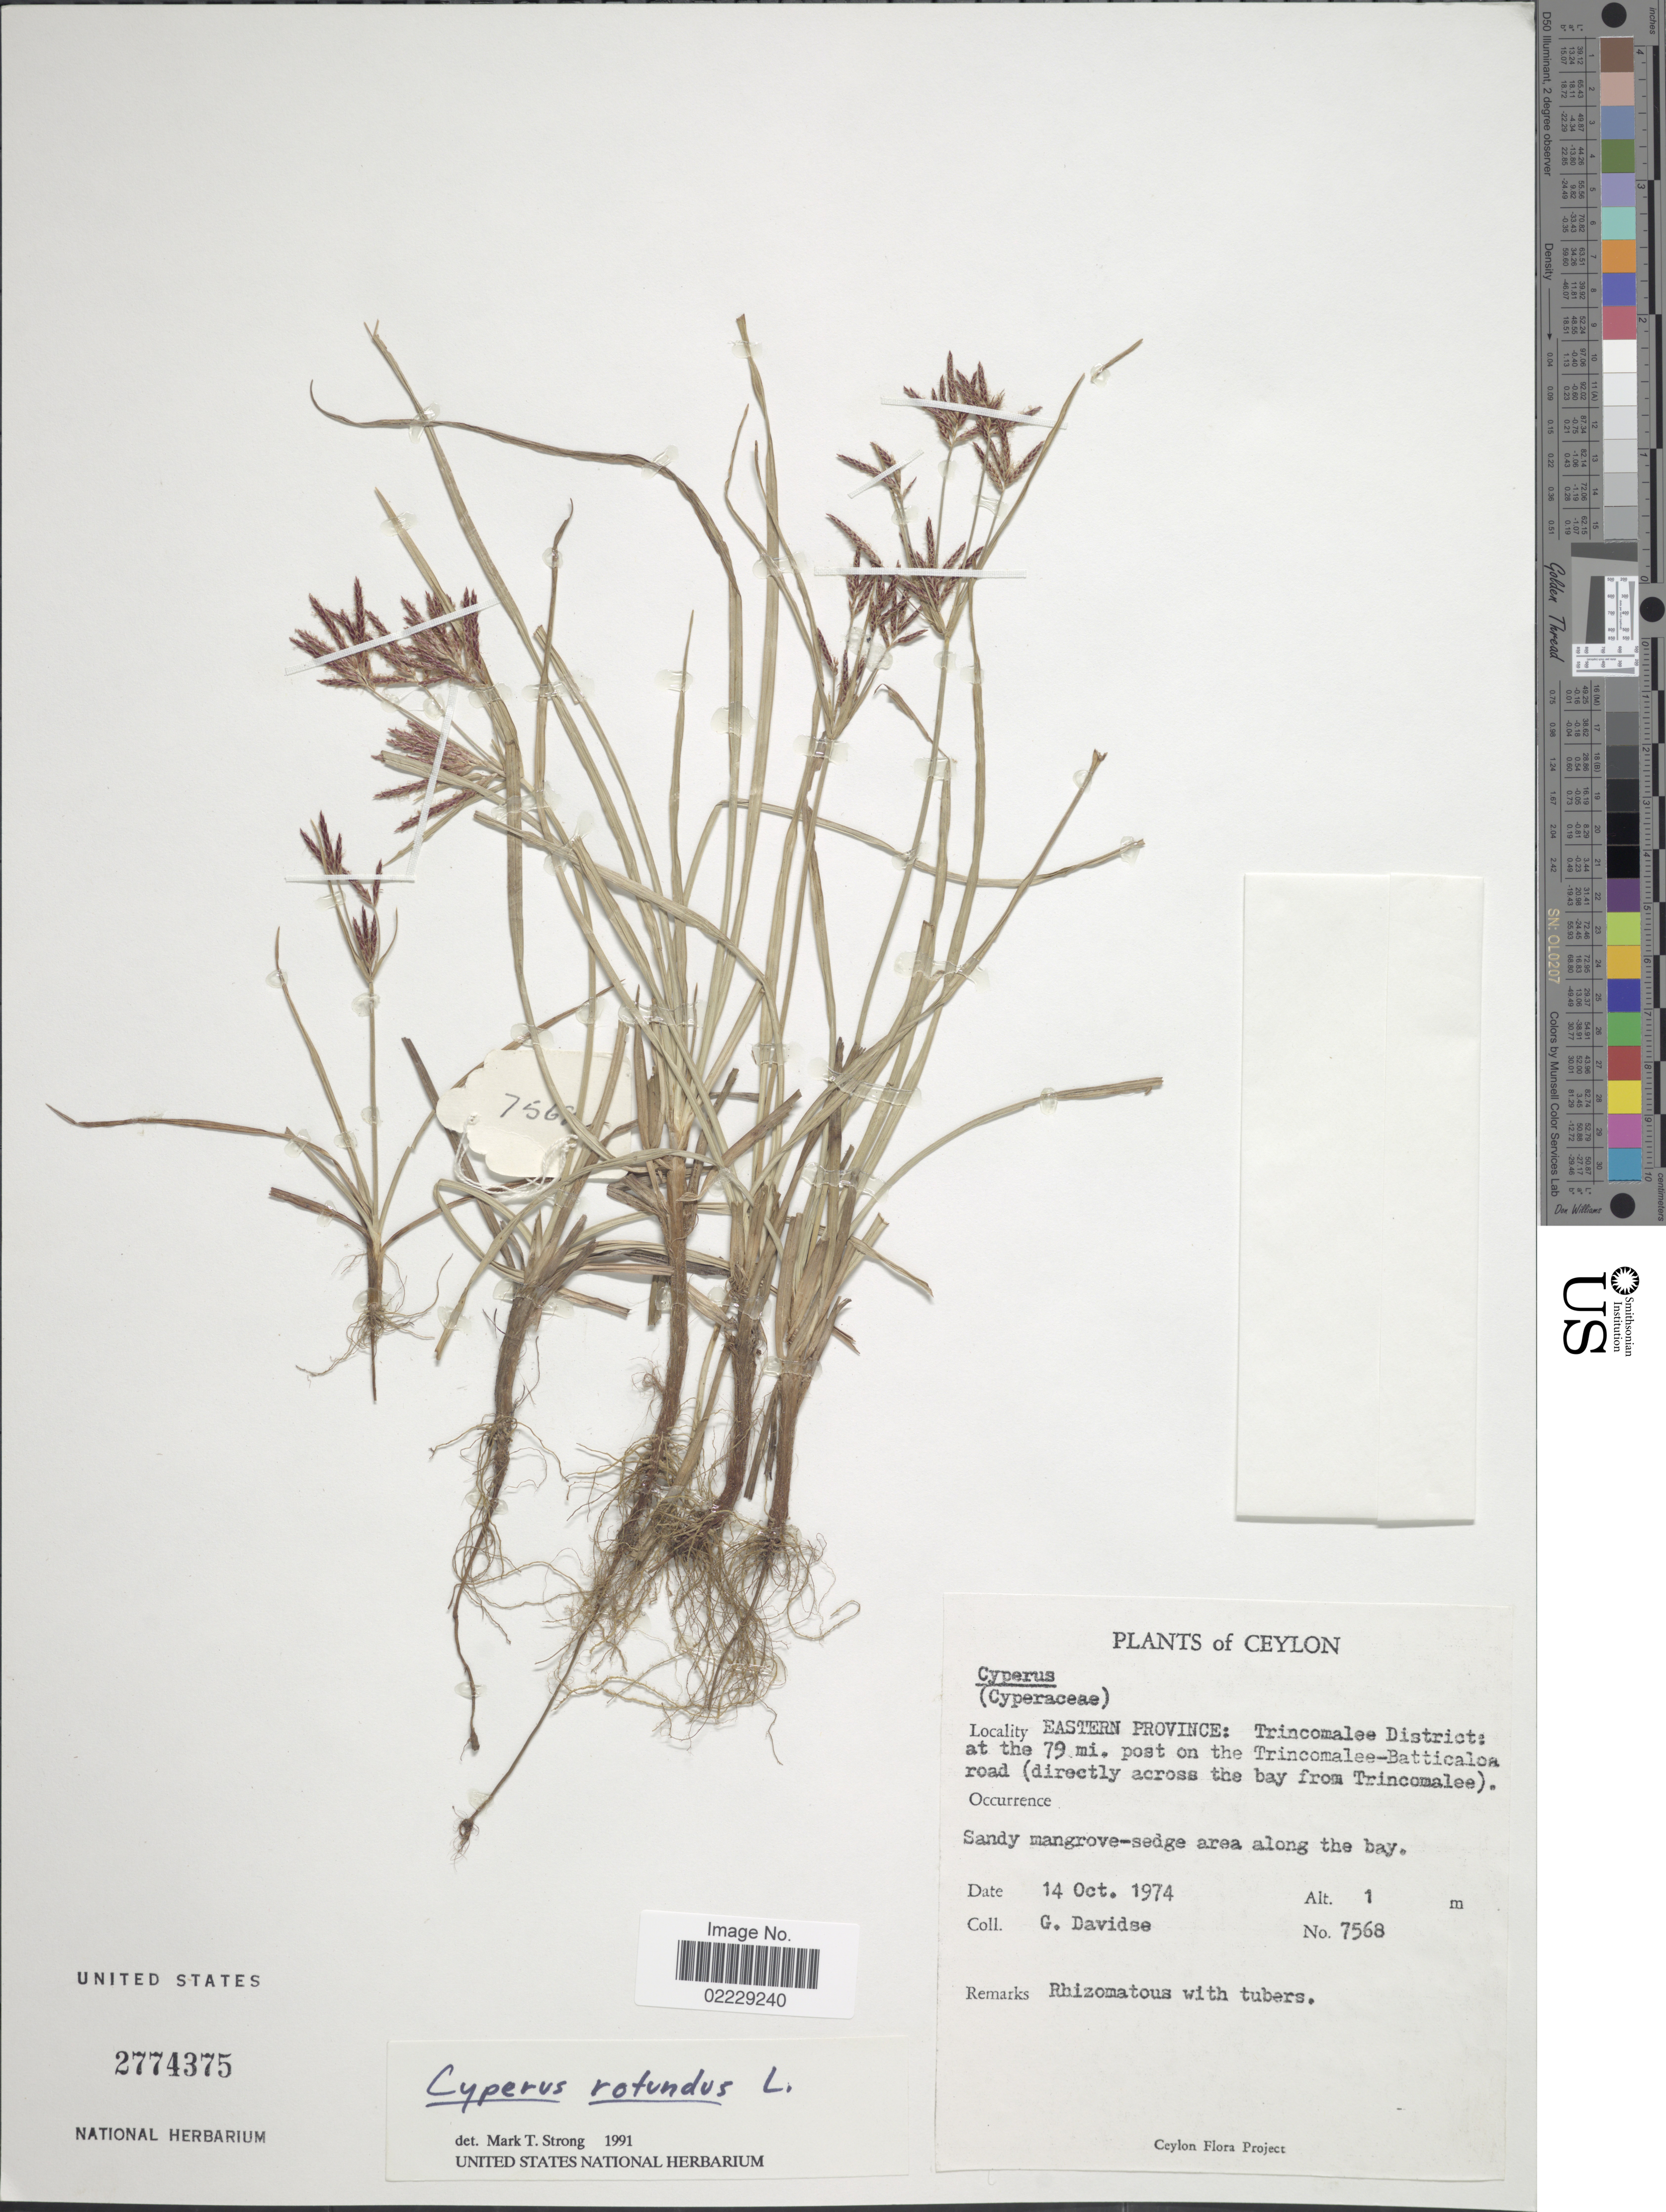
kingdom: Plantae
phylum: Tracheophyta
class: Liliopsida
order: Poales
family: Cyperaceae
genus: Cyperus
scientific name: Cyperus rotundus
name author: L.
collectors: G. Davidse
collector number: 7568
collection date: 1974-10-14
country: Sri Lanka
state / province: Eastern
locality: Ceylon, Trincomalee District: at the 79 mi. post on the Trincomalee-Batticaloa road (directly across the bay from Trincomalee), sandy mangrove-sedge area along the bay.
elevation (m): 1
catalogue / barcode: US 2774375